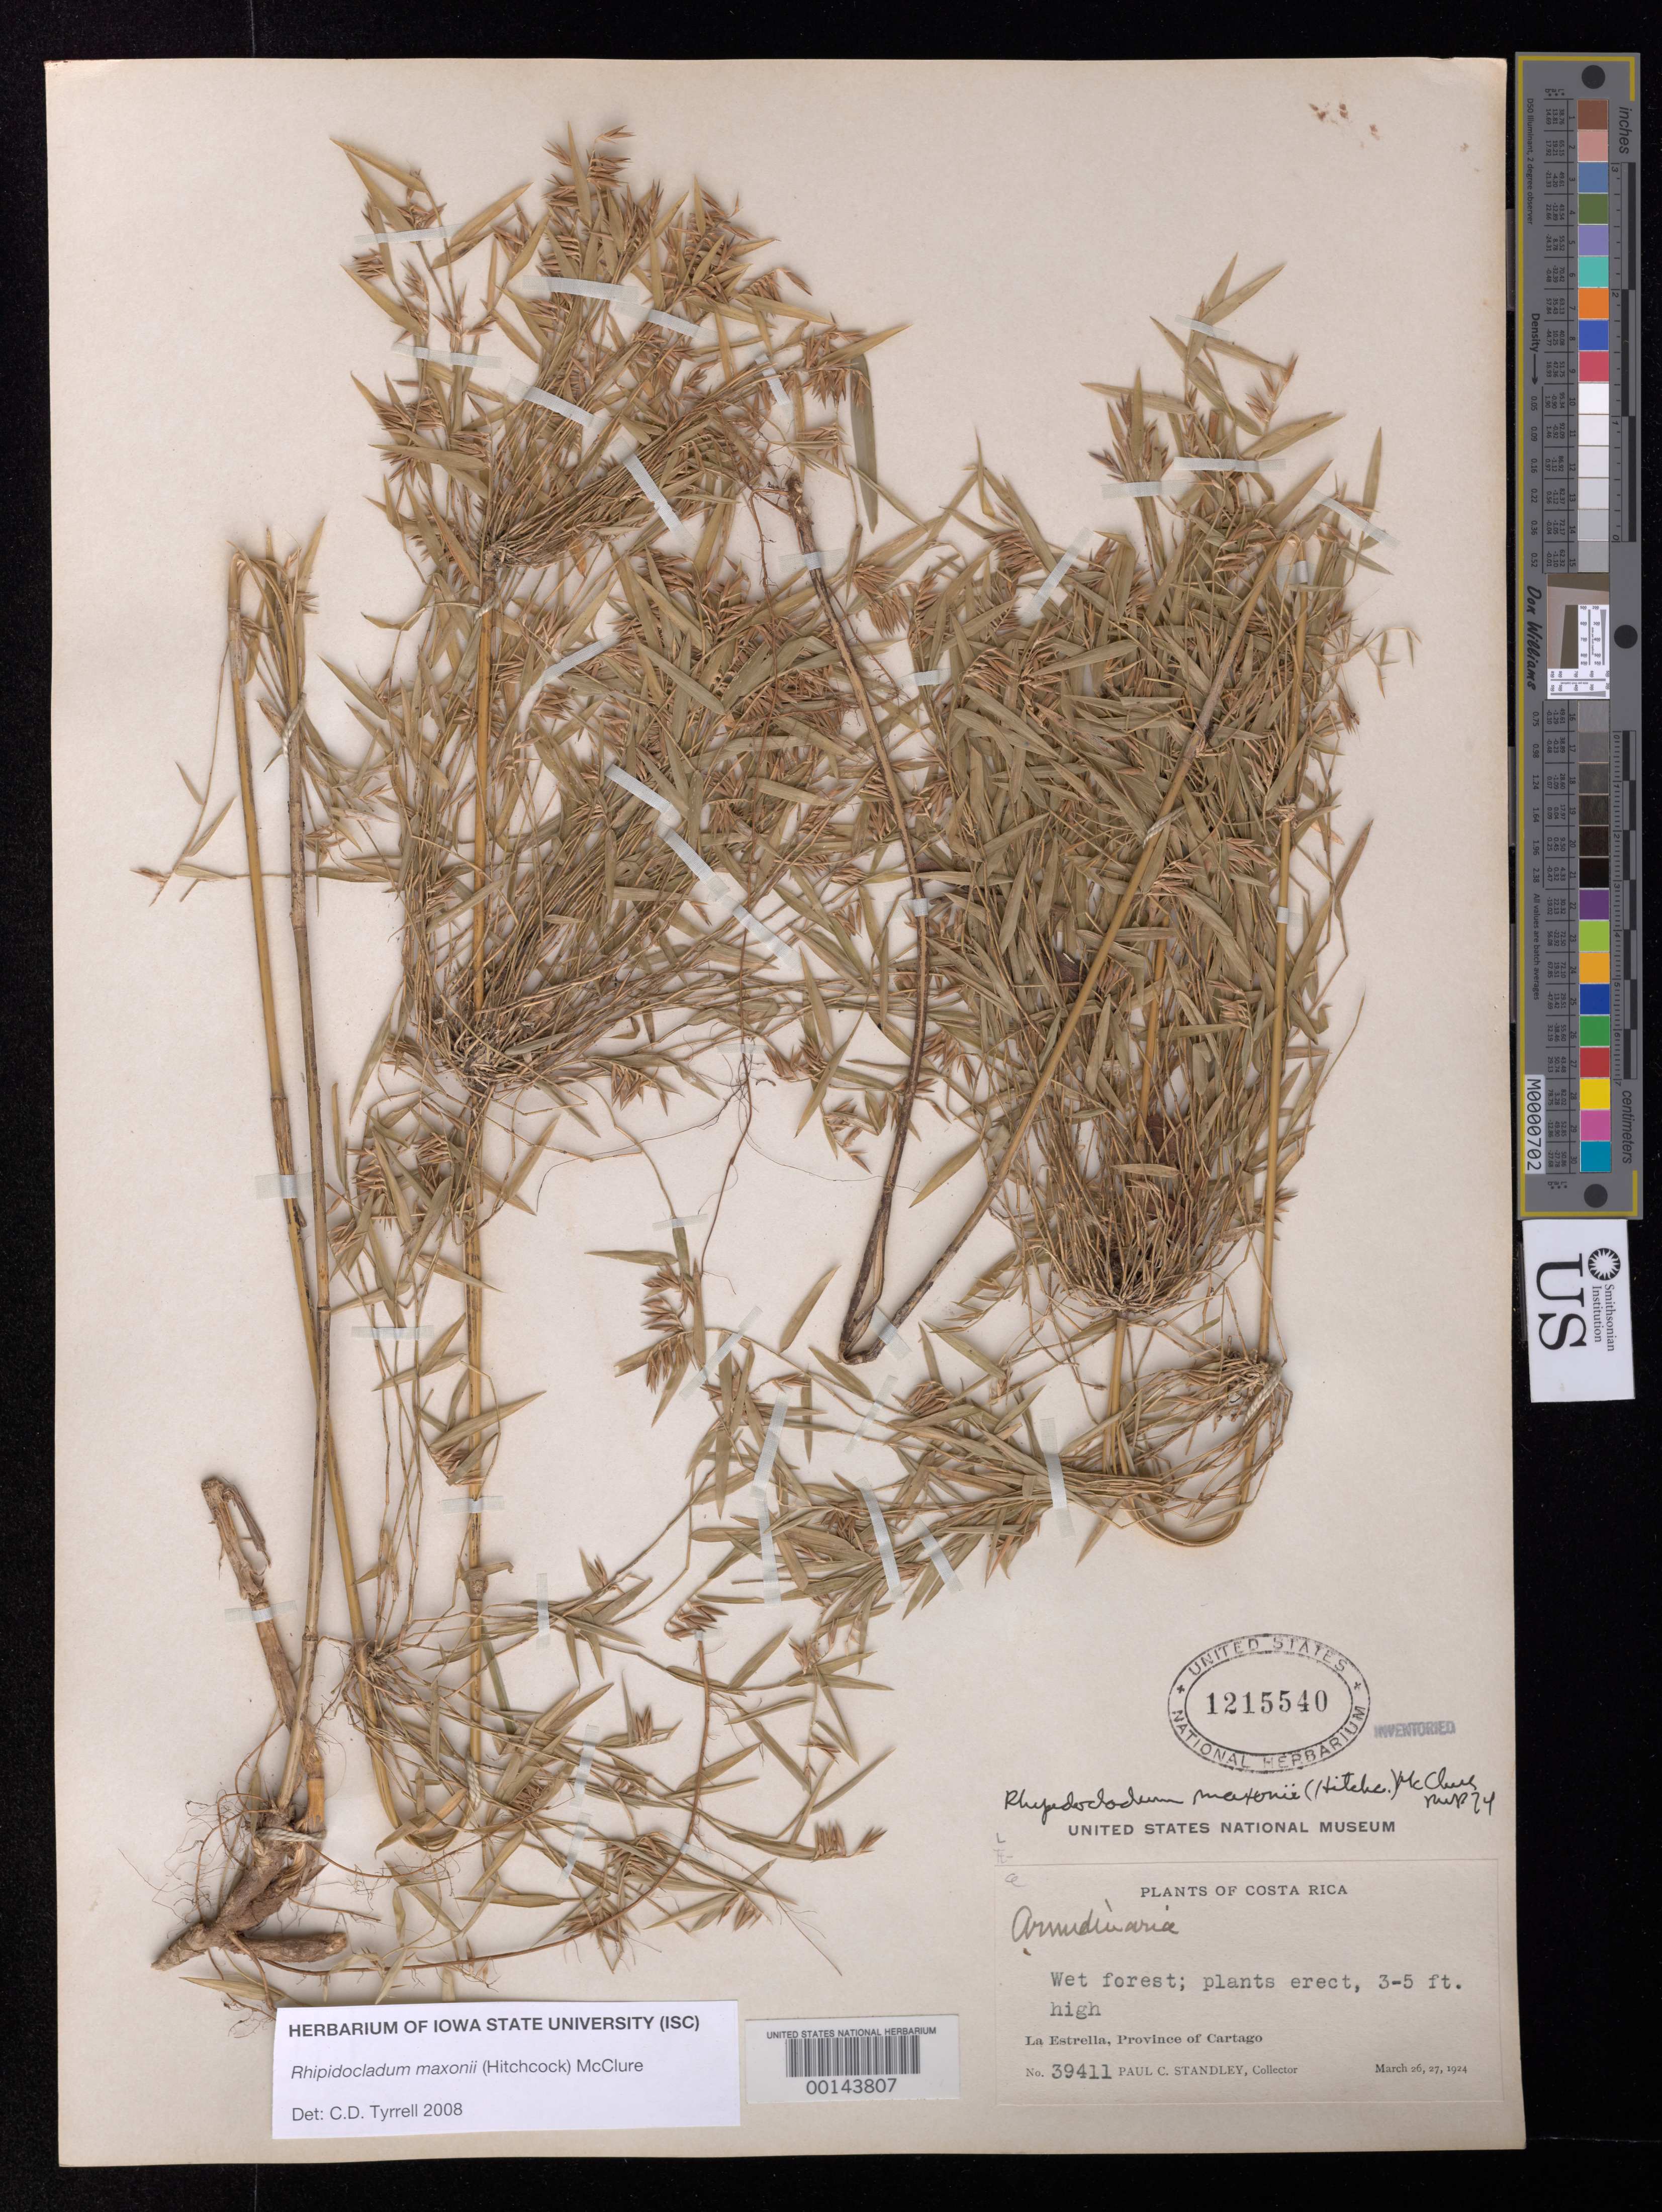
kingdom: Plantae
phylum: Tracheophyta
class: Liliopsida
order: Poales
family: Poaceae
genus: Rhipidocladum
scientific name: Rhipidocladum maxonii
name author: (Hitchc.) McClure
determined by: Tyrrell, C. D.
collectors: H. F. Pittier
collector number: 39411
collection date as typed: Sep 1900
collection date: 1900-09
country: Costa Rica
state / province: Cartago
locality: La Estrella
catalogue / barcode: US 1215540